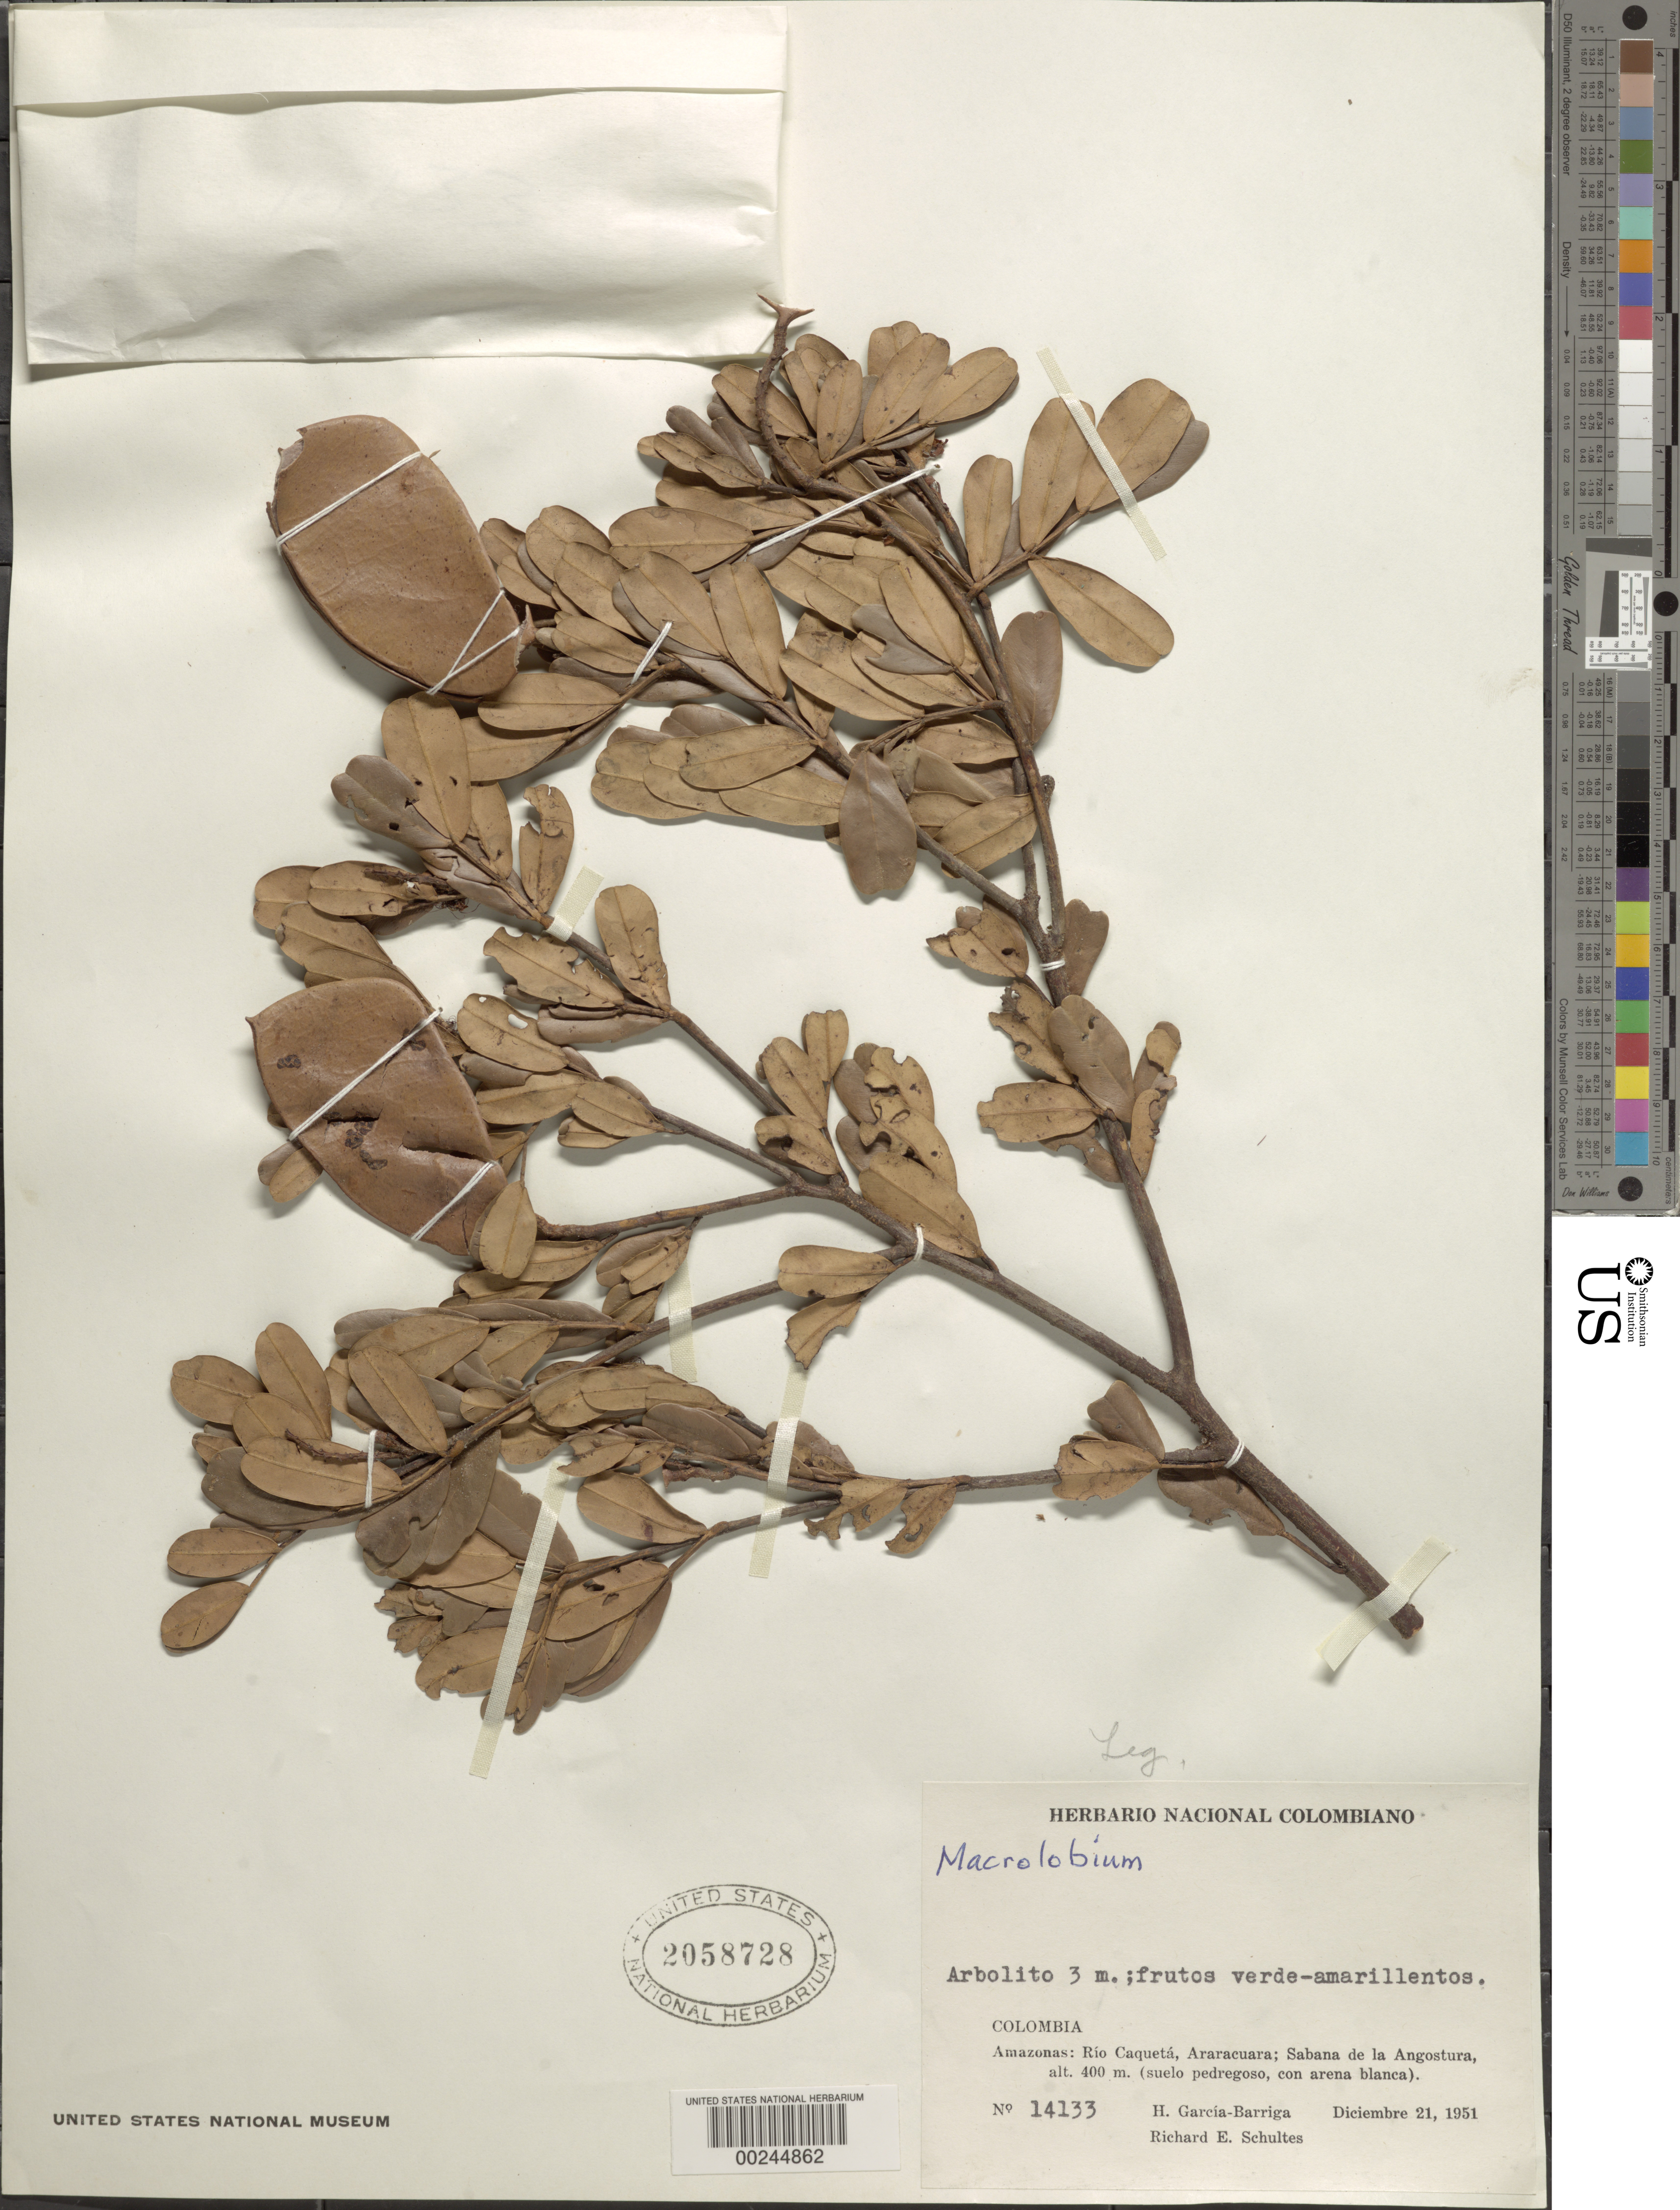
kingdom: Plantae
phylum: Tracheophyta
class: Magnoliopsida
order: Fabales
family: Fabaceae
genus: Macrolobium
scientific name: Macrolobium sp. nov.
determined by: Trujillo, A. M.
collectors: H. García Barriga & R. E. Schultes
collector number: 14133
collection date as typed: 21 Dec 1951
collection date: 1951-12-21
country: Colombia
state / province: Amazônas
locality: Rio Caqueta, Araracuara; Sabana de la Angostura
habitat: Stony ground with white sand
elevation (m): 400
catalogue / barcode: US 2058728